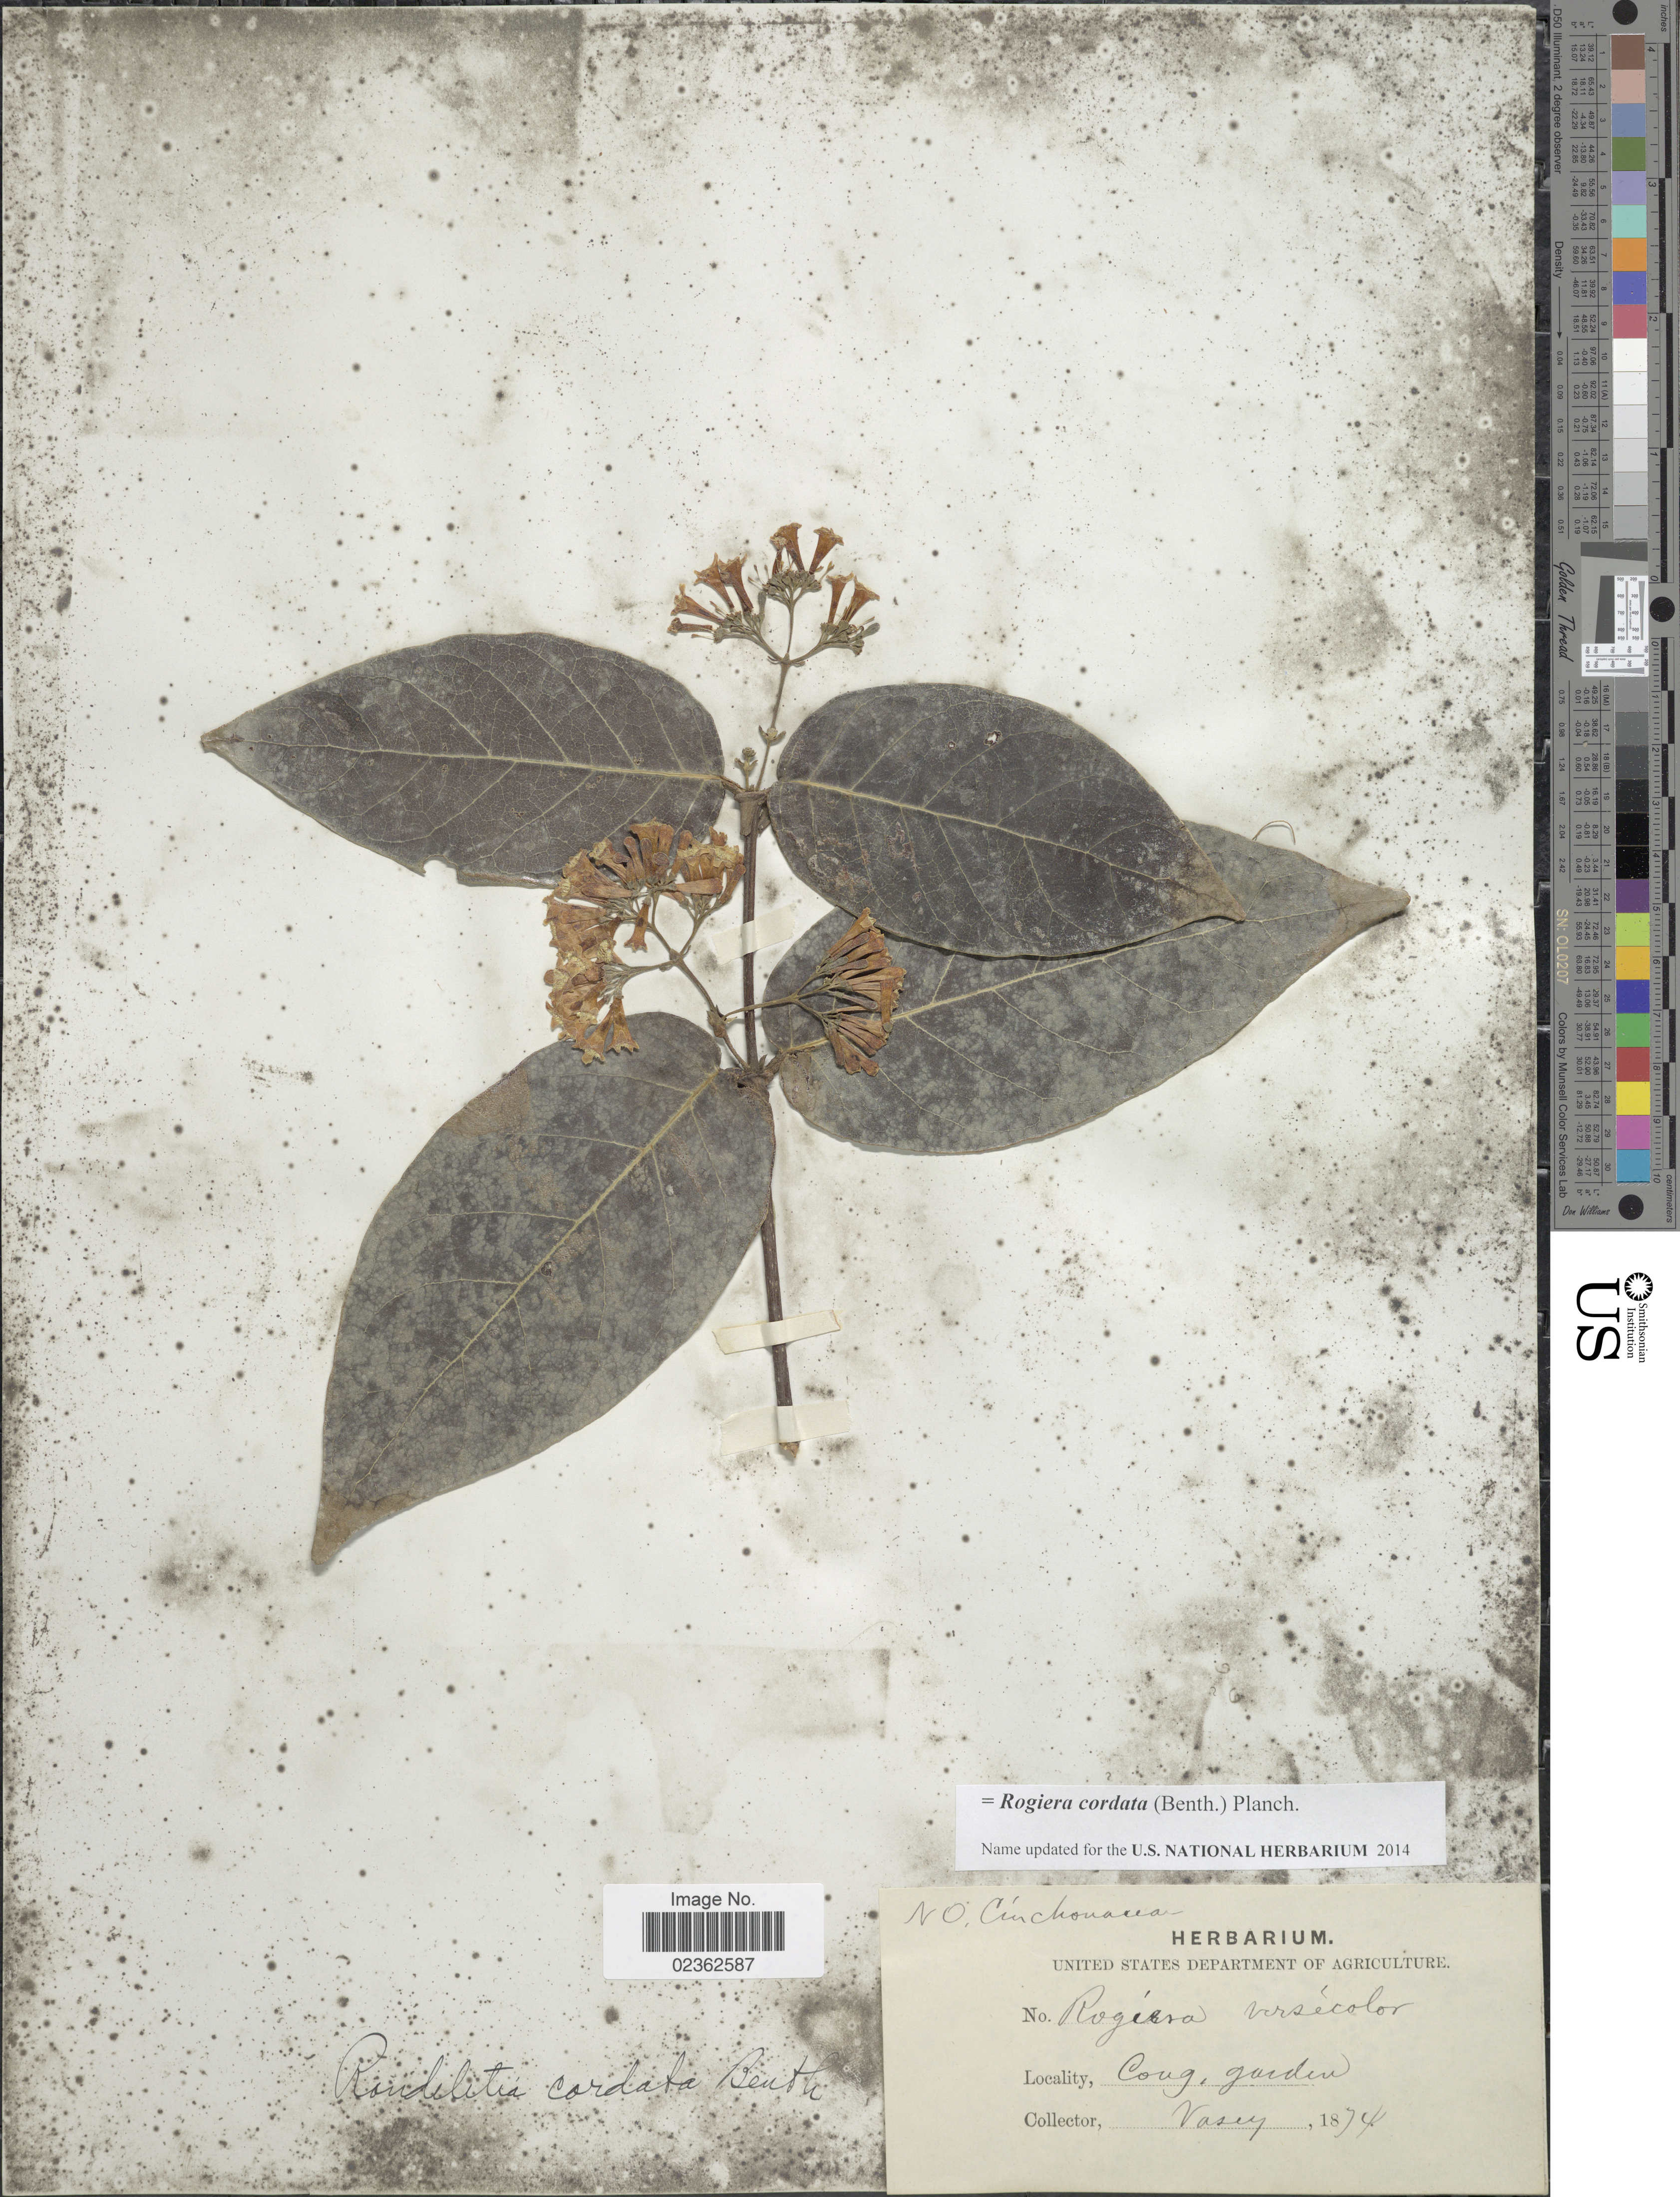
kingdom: Plantae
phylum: Tracheophyta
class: Magnoliopsida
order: Gentianales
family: Rubiaceae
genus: Rogiera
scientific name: Rogiera cordata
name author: (Benth.) Planch.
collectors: Vasey, --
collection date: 1874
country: United States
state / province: District of Columbia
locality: Cong. garden